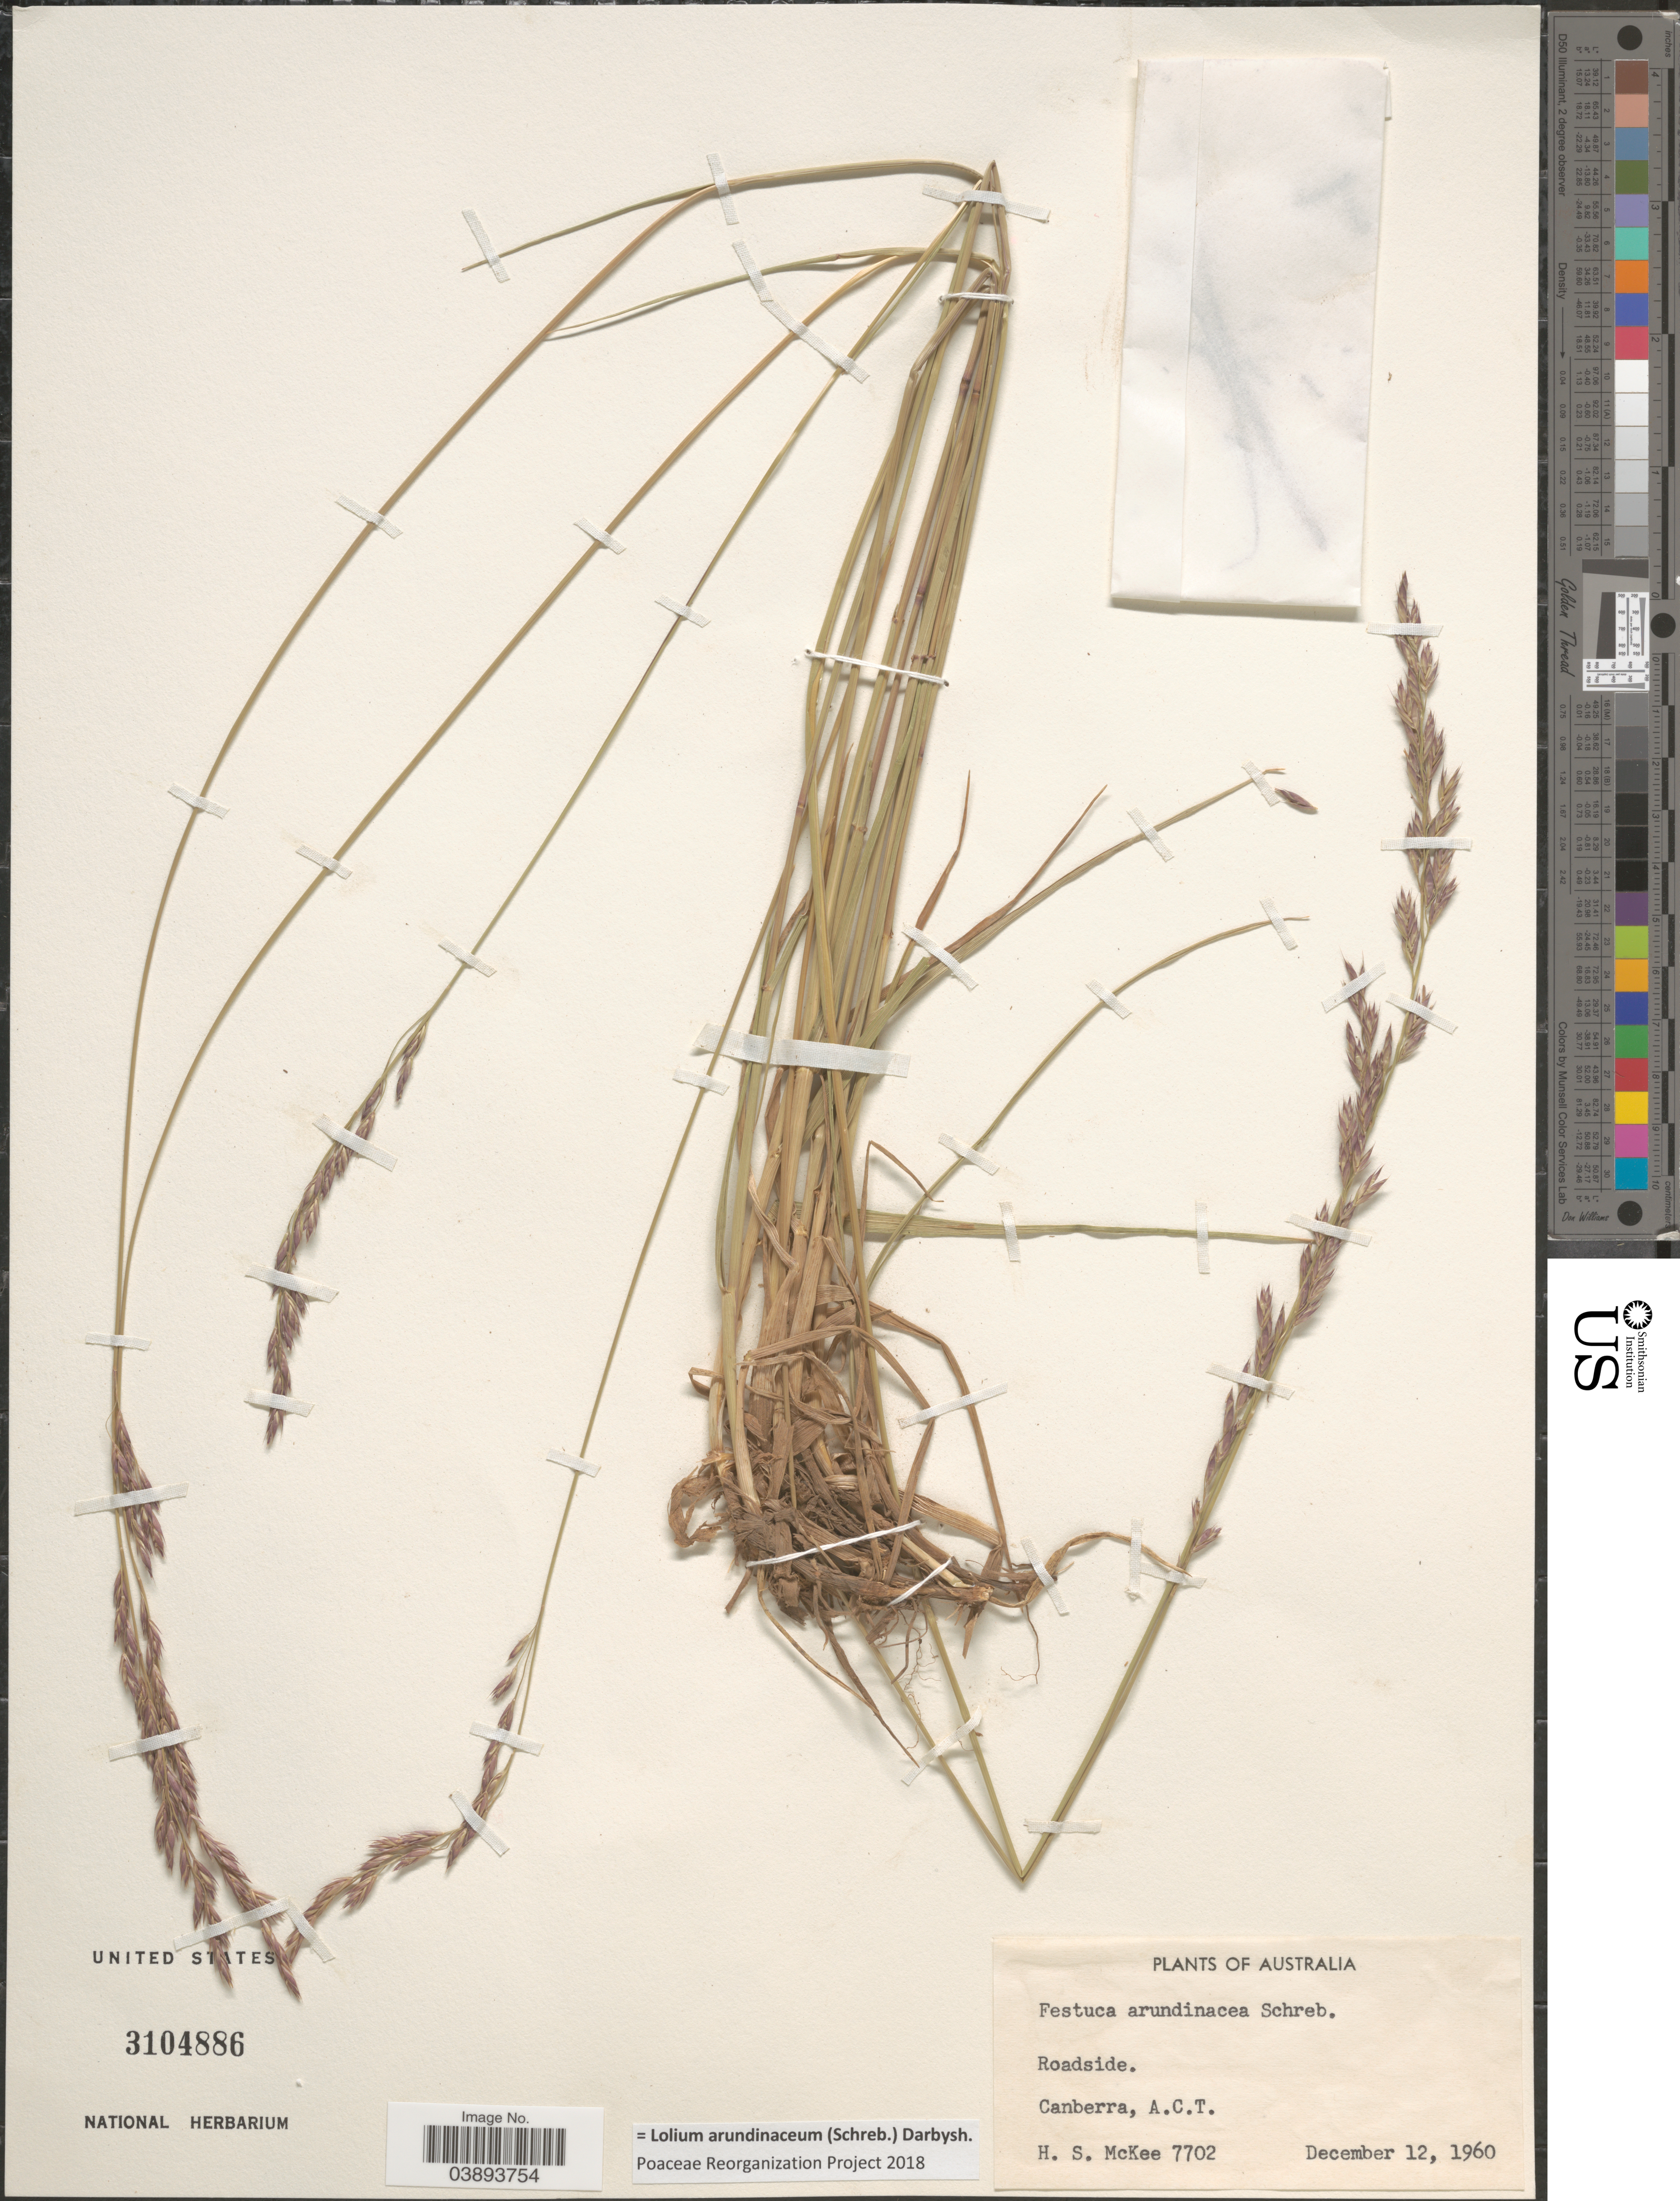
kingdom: Plantae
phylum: Tracheophyta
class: Liliopsida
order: Poales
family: Poaceae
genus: Lolium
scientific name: Lolium arundinaceum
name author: (Schreb.) Darbysh.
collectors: H. S. McKee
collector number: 7702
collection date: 1960-12-12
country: Australia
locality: Canberra, A.C.T.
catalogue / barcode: US 3104886